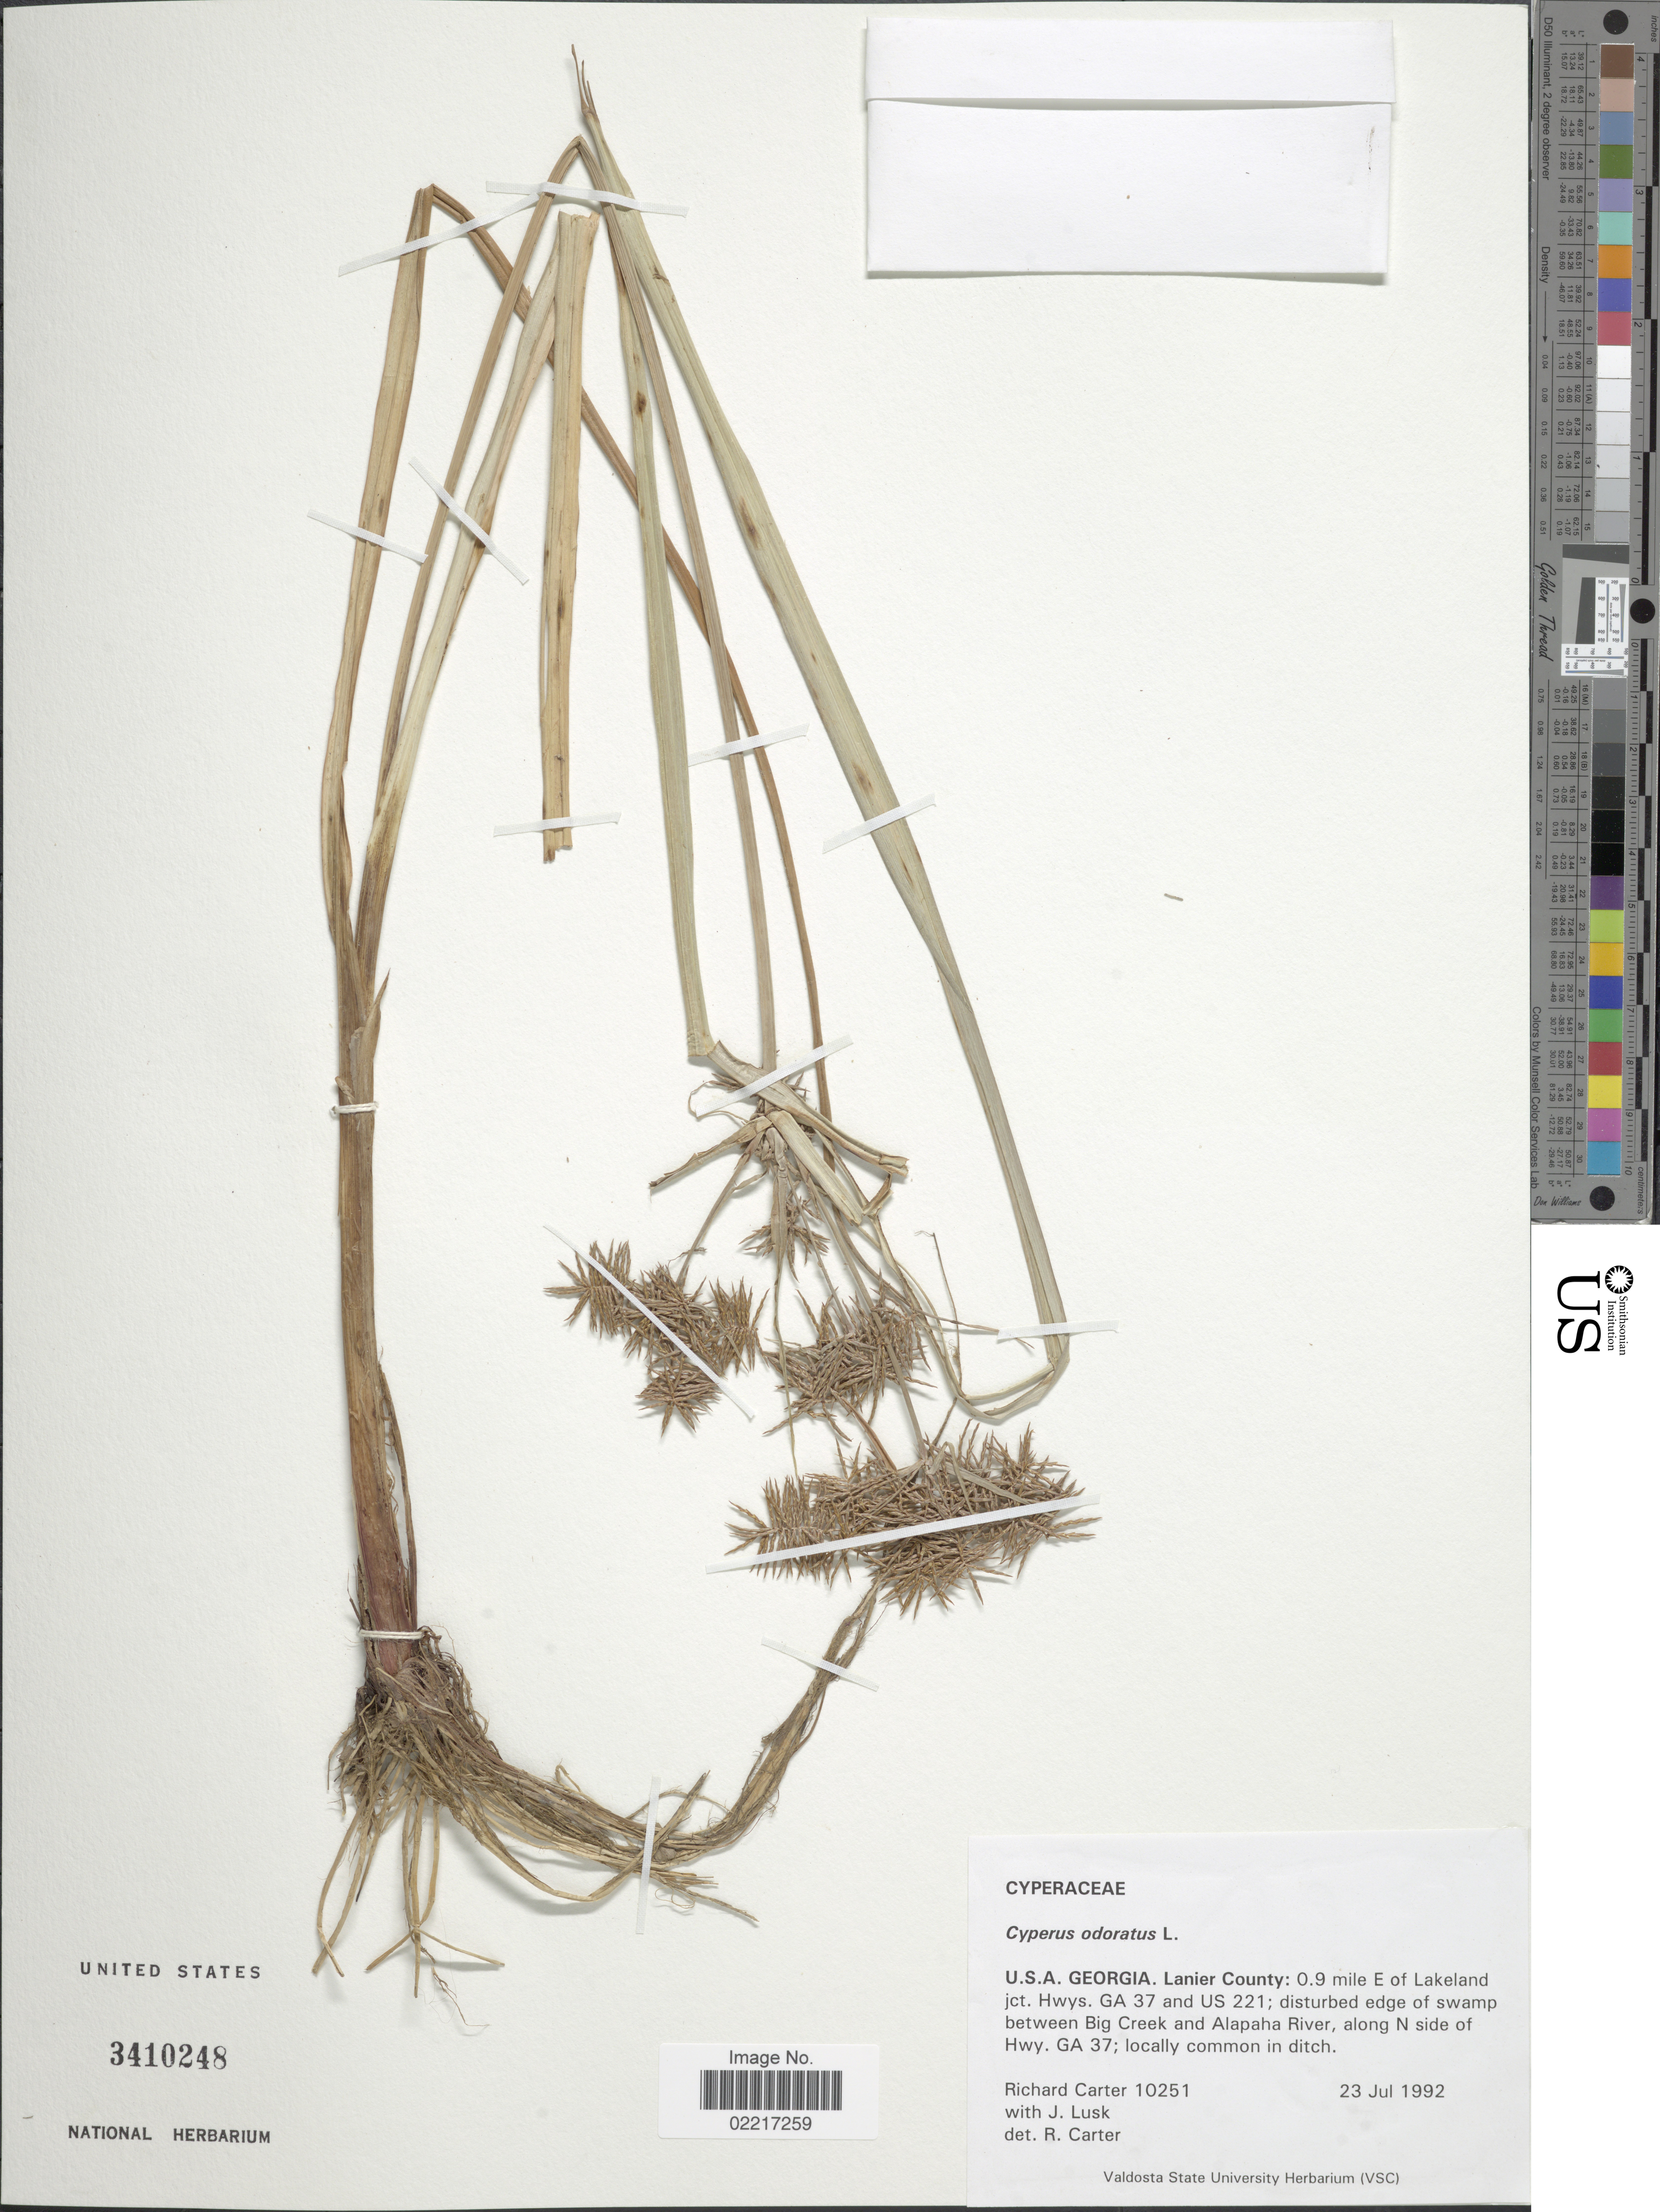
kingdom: Plantae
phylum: Tracheophyta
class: Liliopsida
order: Poales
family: Cyperaceae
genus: Cyperus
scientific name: Cyperus odoratus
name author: L.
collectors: R. Carter & J. Lusk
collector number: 10251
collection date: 1992-07-23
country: United States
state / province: Georgia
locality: Lanier County: 0.9 mile E of Lakeland jct. Hwys, GA 37 and US 221; disturbed edge of swamp between Big Creek and Alapaha River, along N side of Hwy. GA 37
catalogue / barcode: US 3410248